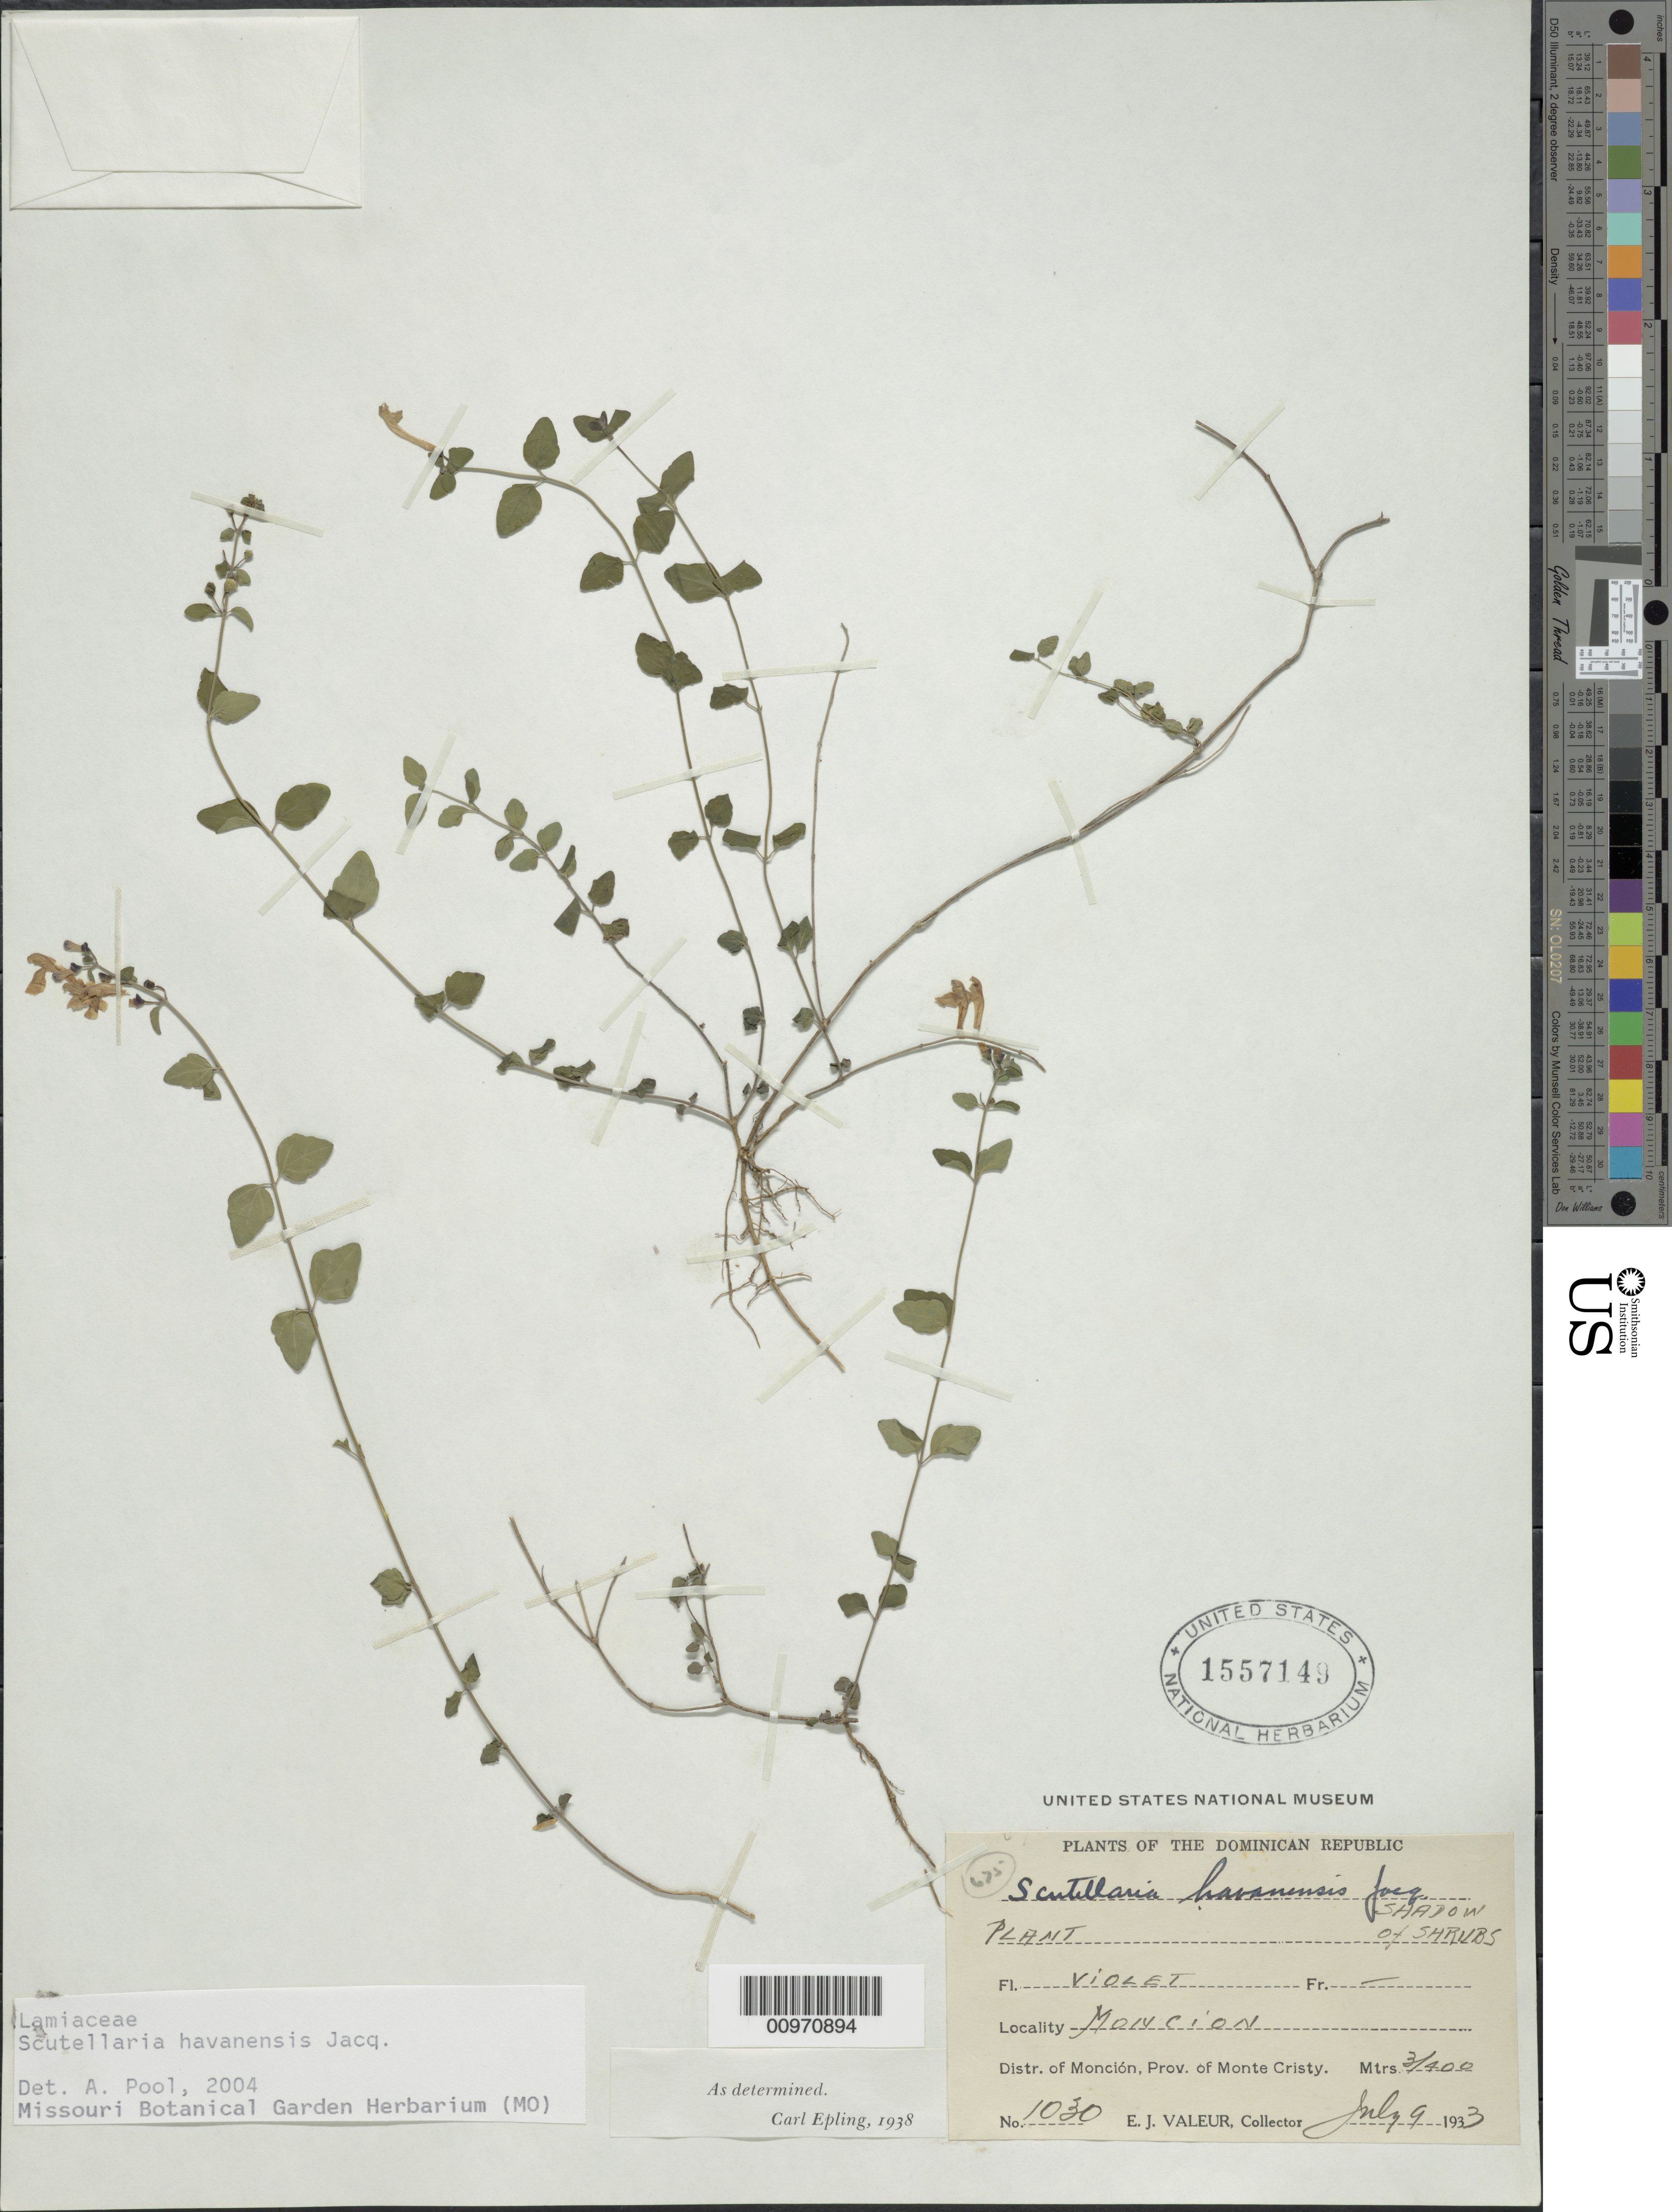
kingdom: Plantae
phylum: Tracheophyta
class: Magnoliopsida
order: Lamiales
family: Lamiaceae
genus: Scutellaria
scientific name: Scutellaria havanensis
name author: Jacq.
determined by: Pool, A., (MO), Missouri Botanical Garden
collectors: E. Valeur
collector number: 1030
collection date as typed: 09 Jul 1933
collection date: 1933-07-09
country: Dominican Republic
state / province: Monte Cristi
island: Hispaniola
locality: Dist. Monción, Monción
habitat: Shadow of shrubs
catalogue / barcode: US 1557149